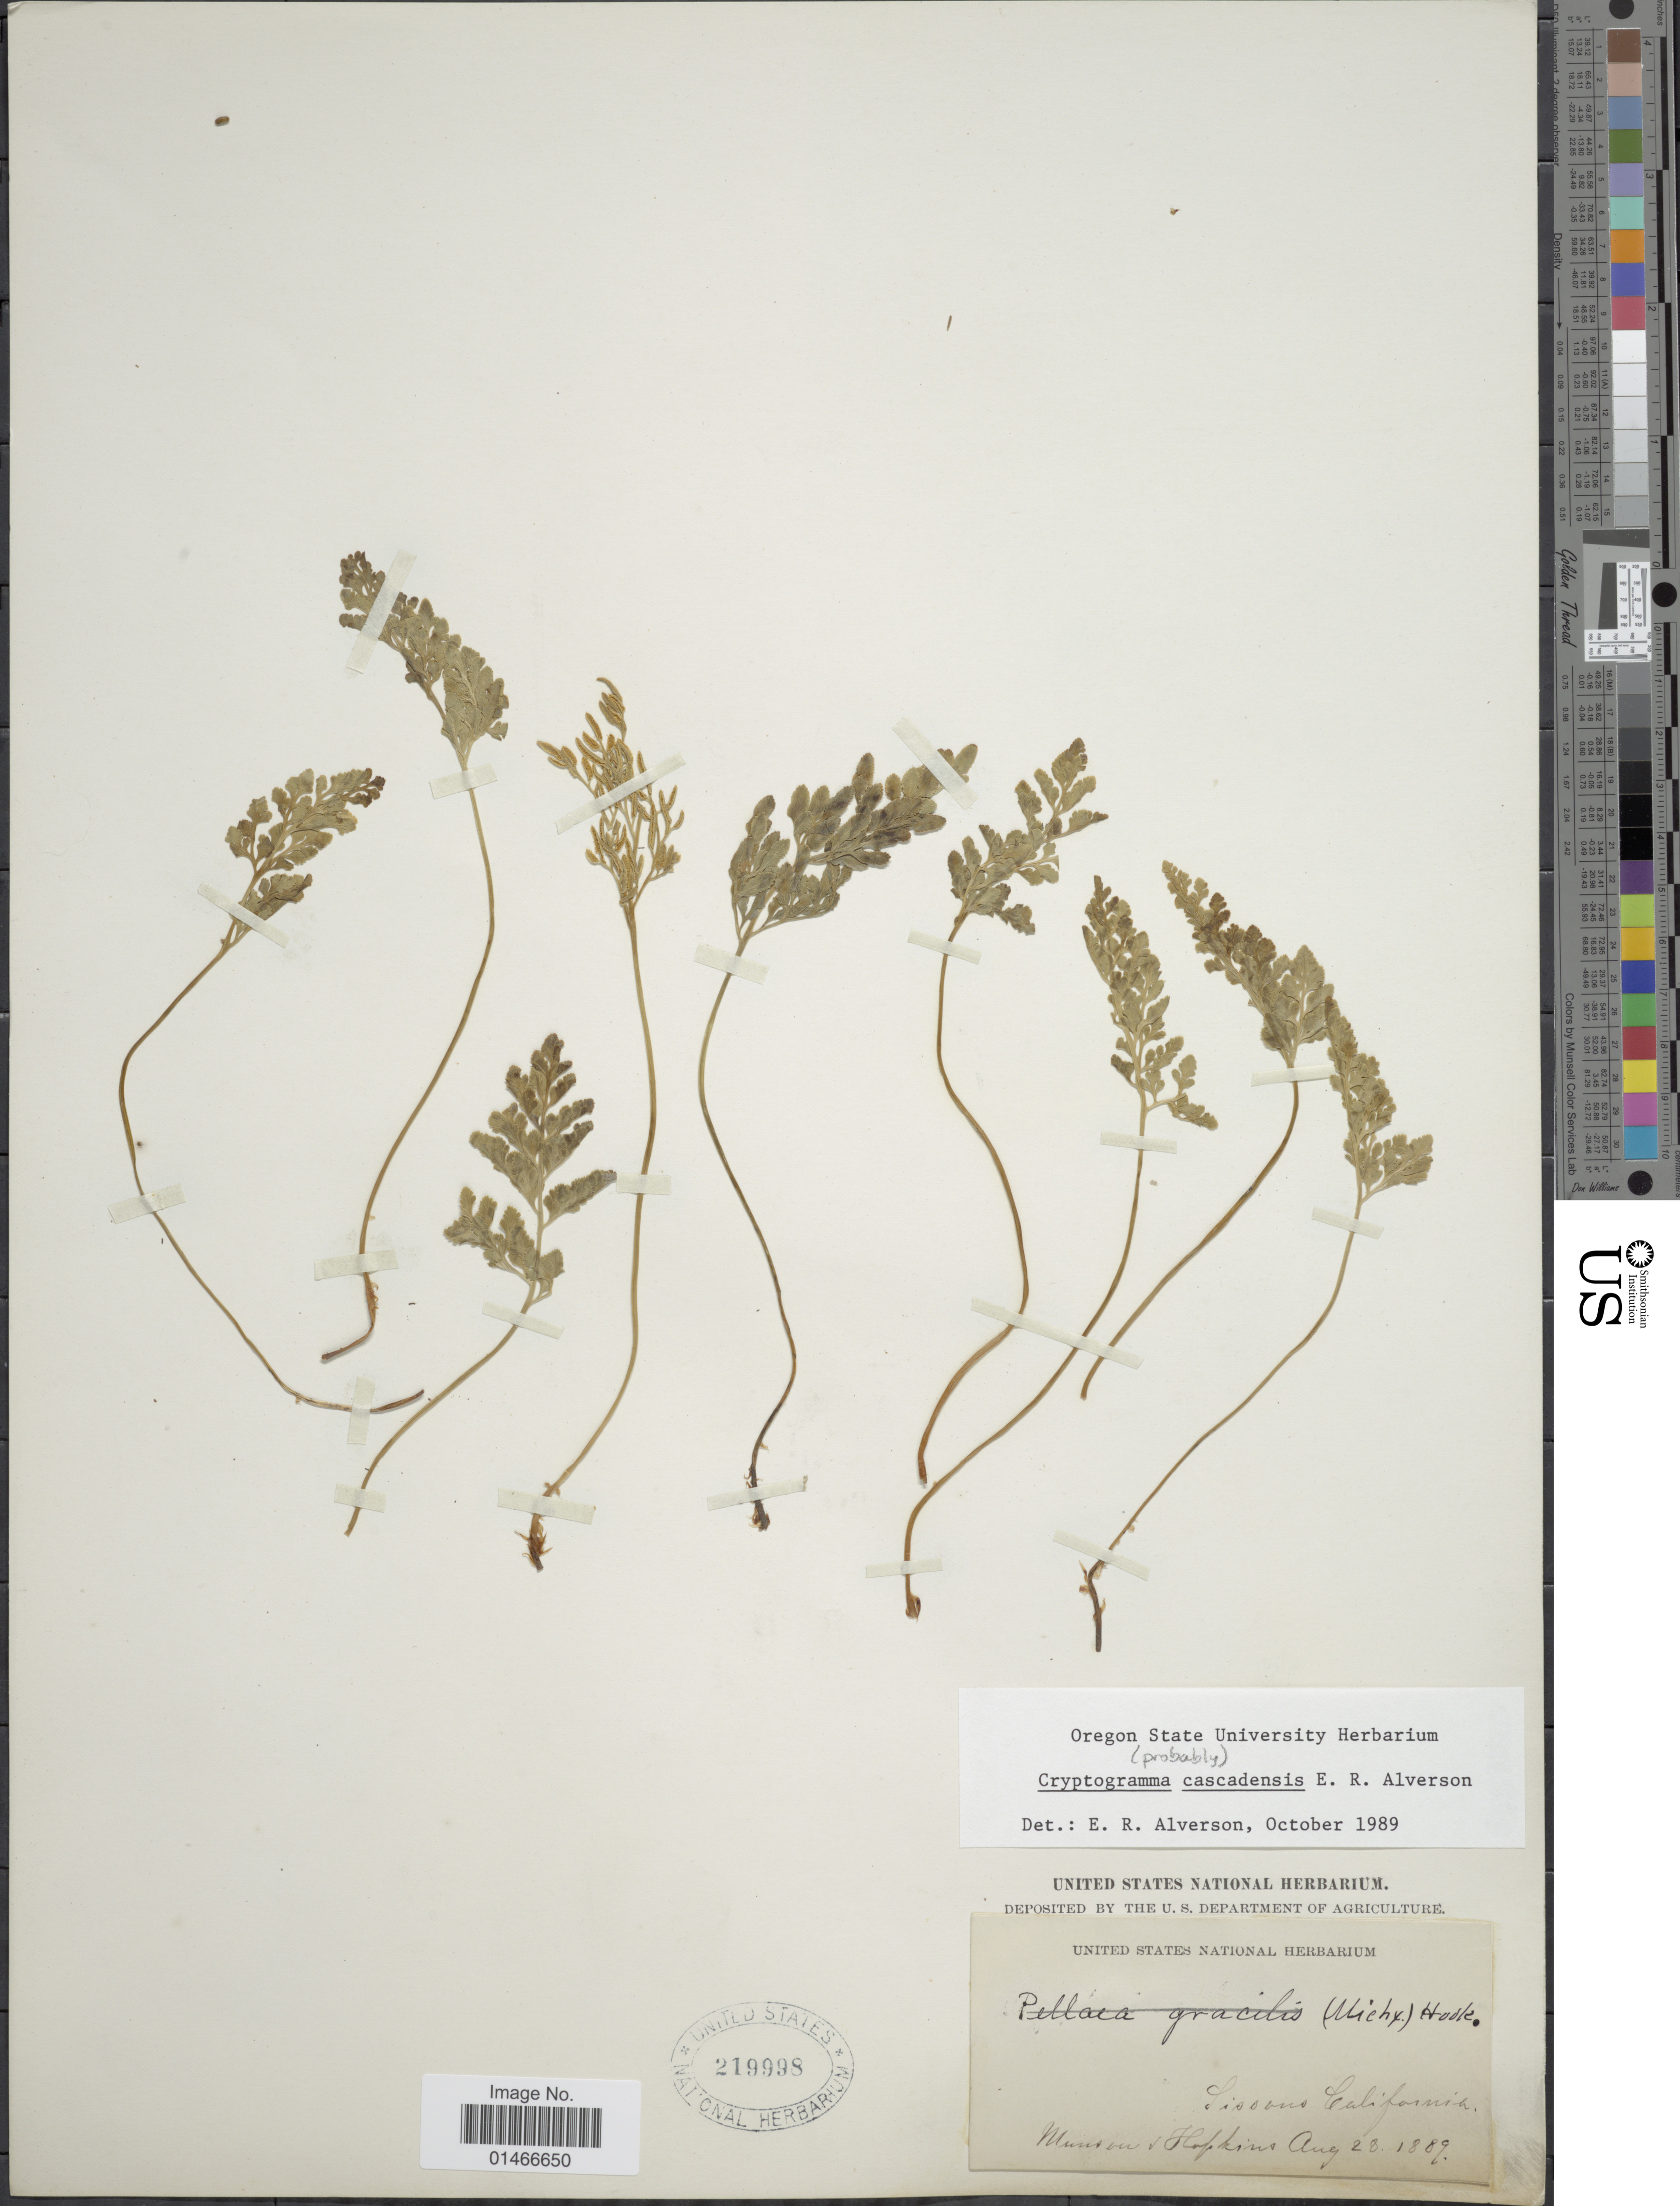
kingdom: Plantae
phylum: Tracheophyta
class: Polypodiopsida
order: Polypodiales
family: Pteridaceae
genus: Cryptogramma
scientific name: Cryptogramma cascadensis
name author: Alverson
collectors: -. Munson & -- Hopkins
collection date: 1889-08-28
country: United States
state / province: California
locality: Lissons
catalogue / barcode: US 219998